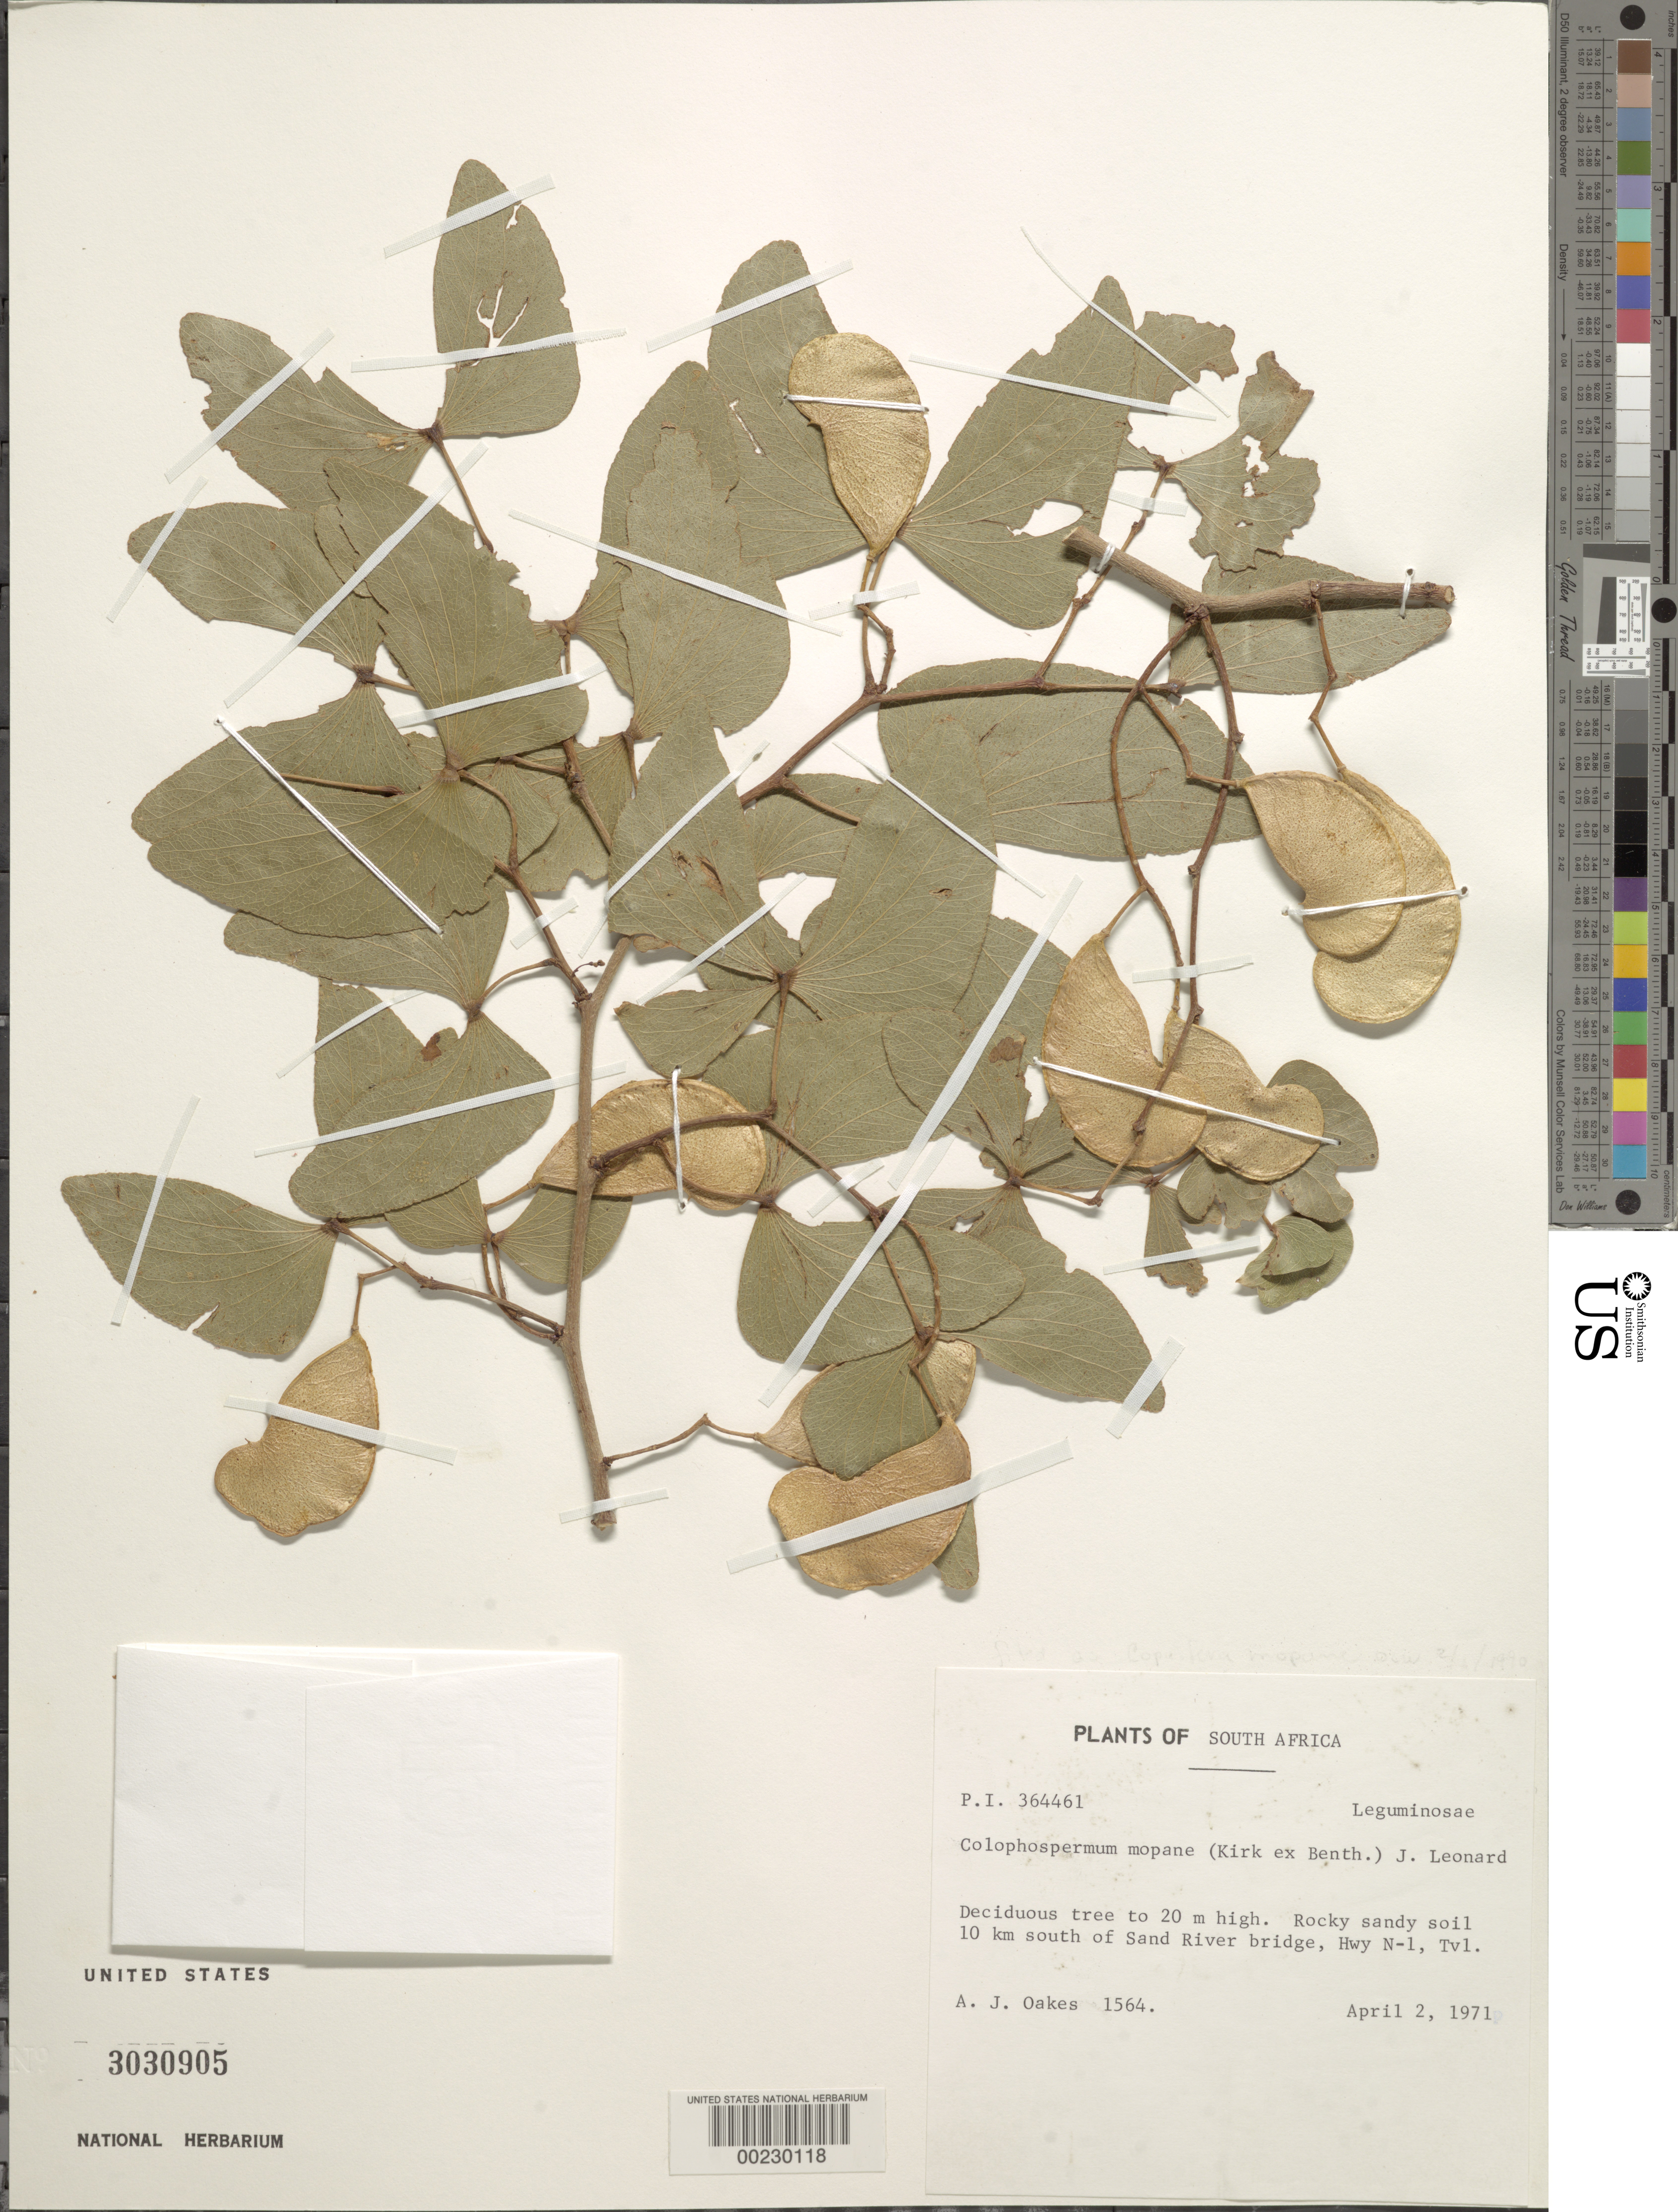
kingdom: Plantae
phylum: Tracheophyta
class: Magnoliopsida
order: Fabales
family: Fabaceae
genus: Colophospermum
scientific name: Colophospermum mopane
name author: (J. Kirk ex Benth.) J. Léonard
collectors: A. Oakes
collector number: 1564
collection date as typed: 02 Apr 1971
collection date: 1971-04-02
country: South Africa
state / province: Limpopo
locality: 10 km s of sand river bridge, hwy n-1. Transvaal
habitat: Rocky sandy soil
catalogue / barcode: US 3030905